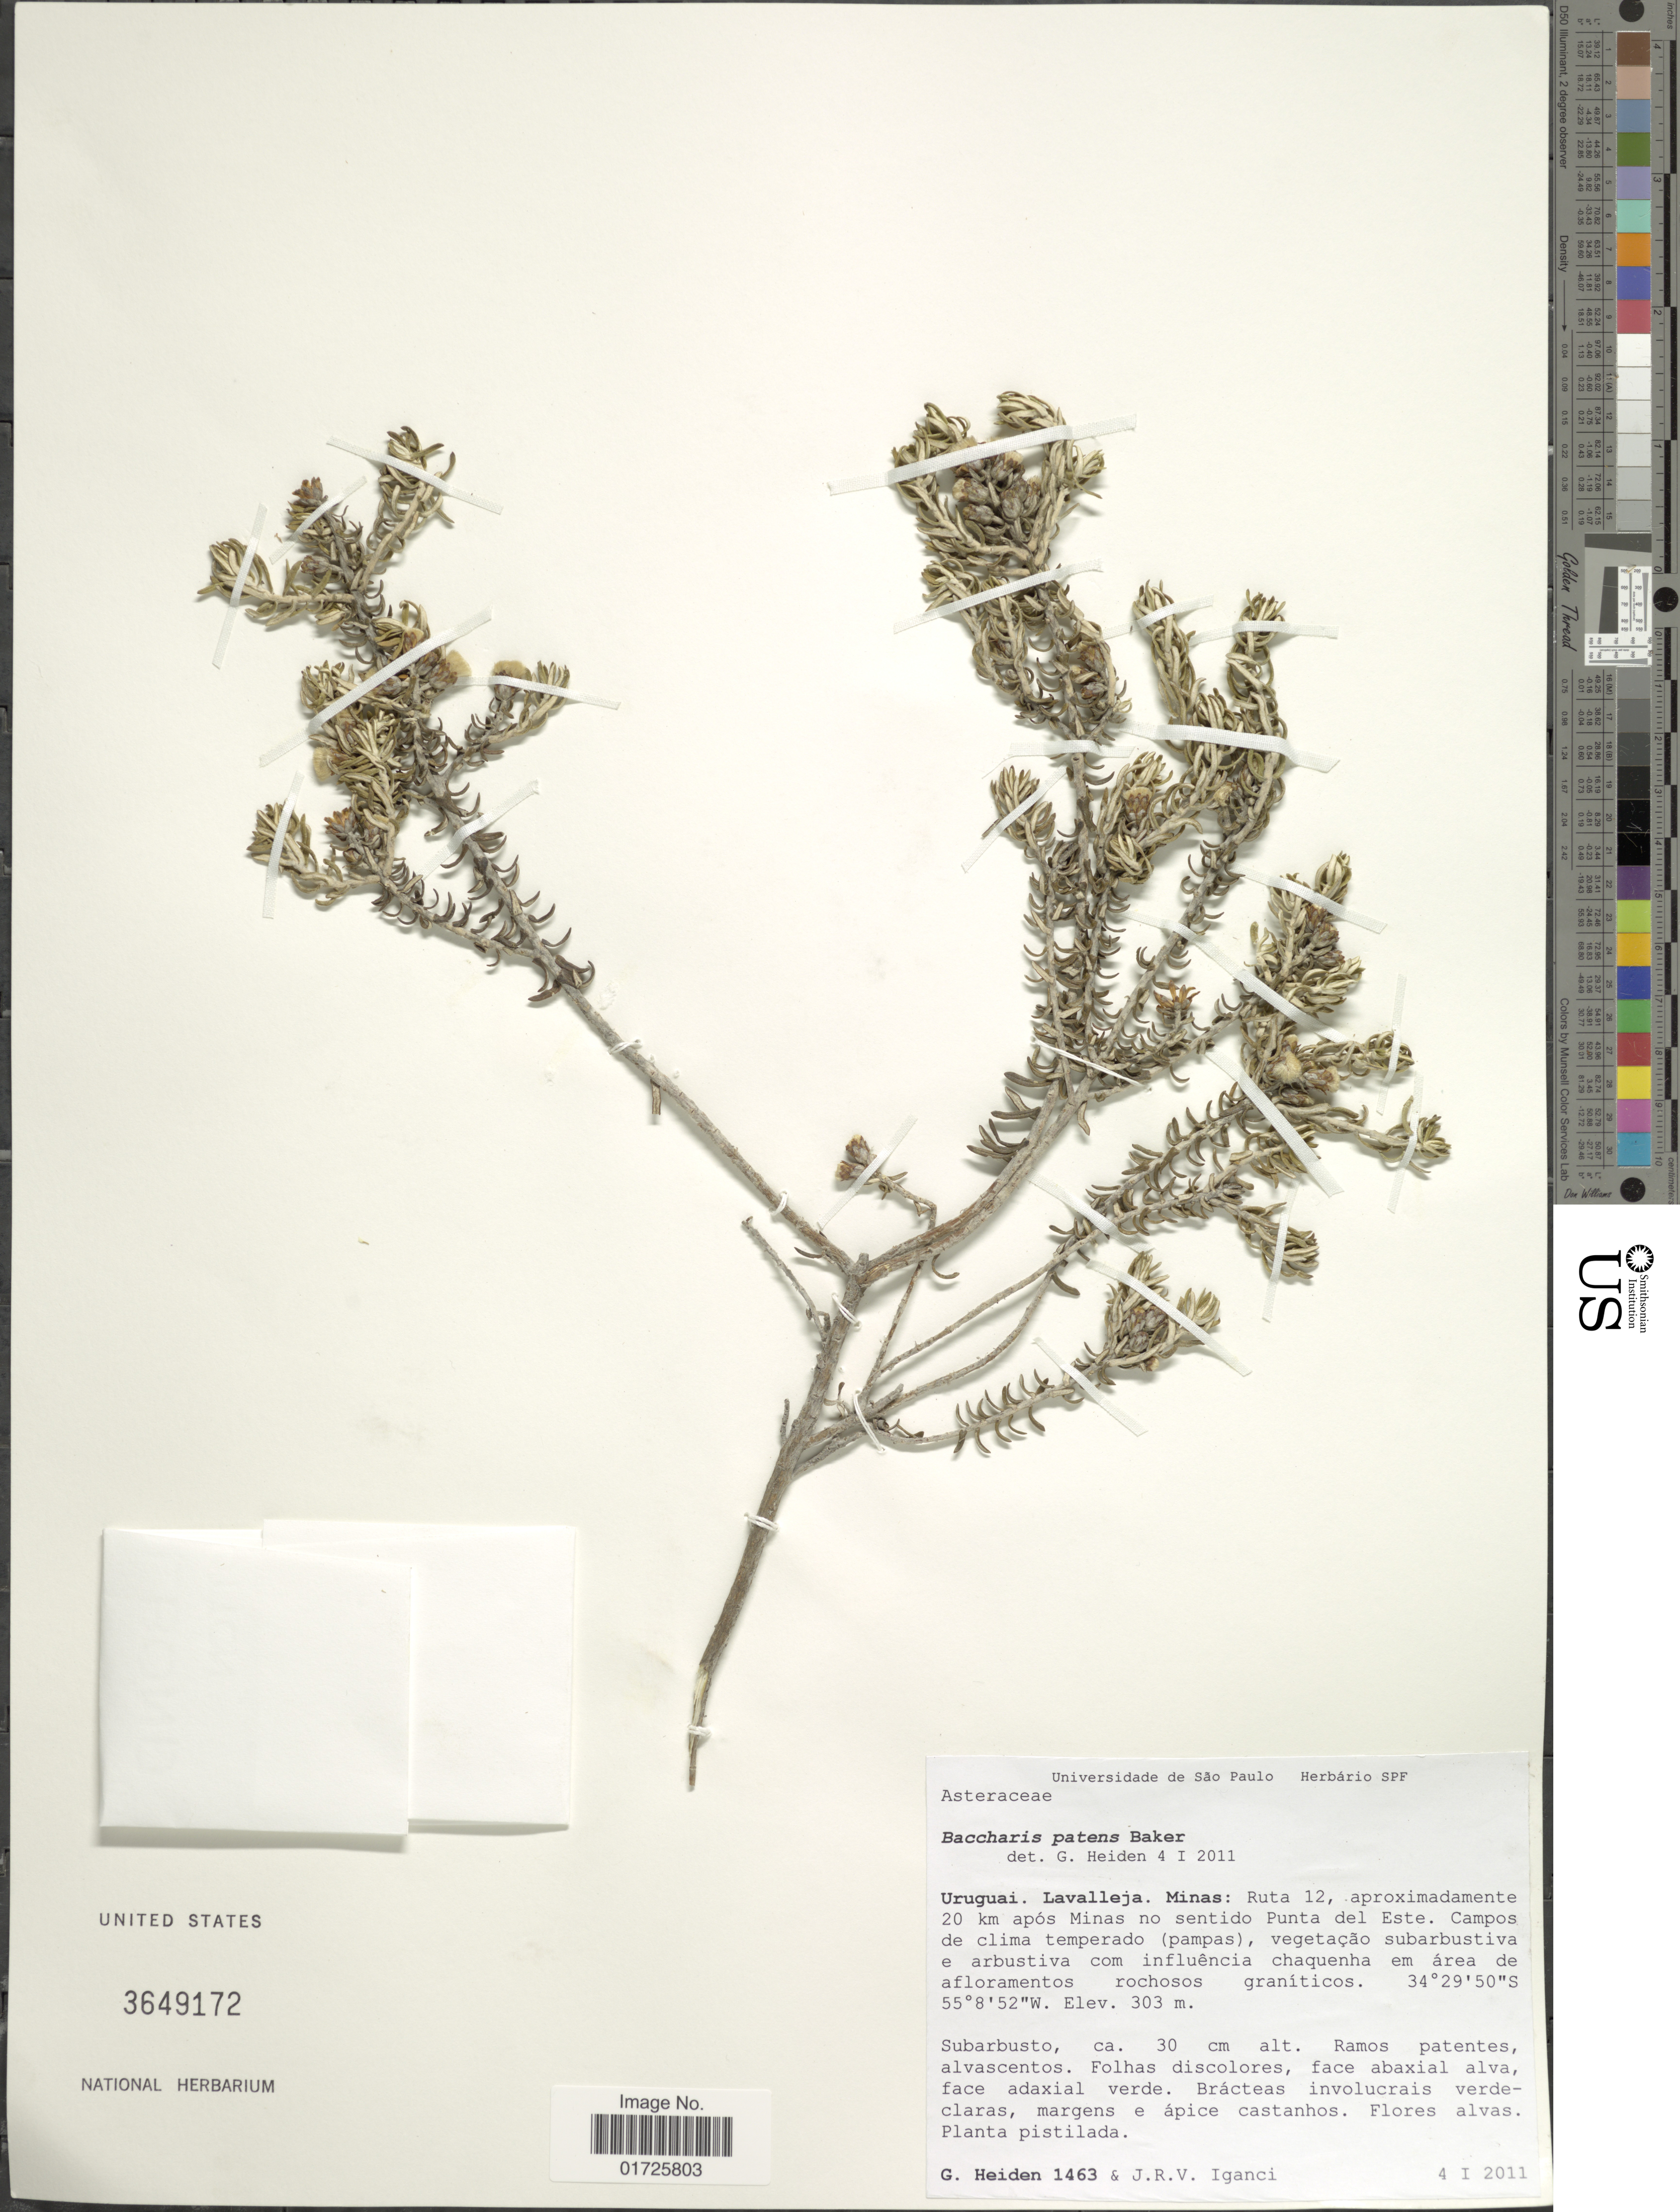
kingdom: Plantae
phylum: Tracheophyta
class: Magnoliopsida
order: Asterales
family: Asteraceae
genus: Baccharis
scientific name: Baccharis patens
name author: Baker in Mart.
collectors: G. Heiden & J. R. V. Iganci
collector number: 1463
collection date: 2011-01-04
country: Uruguay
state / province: Lavalleja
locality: Uruguai. Lavalleja. Minas: Ruta 12, aproximadamente 20 km após Minas no sentido Punta del Este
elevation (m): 303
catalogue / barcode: US 3649172